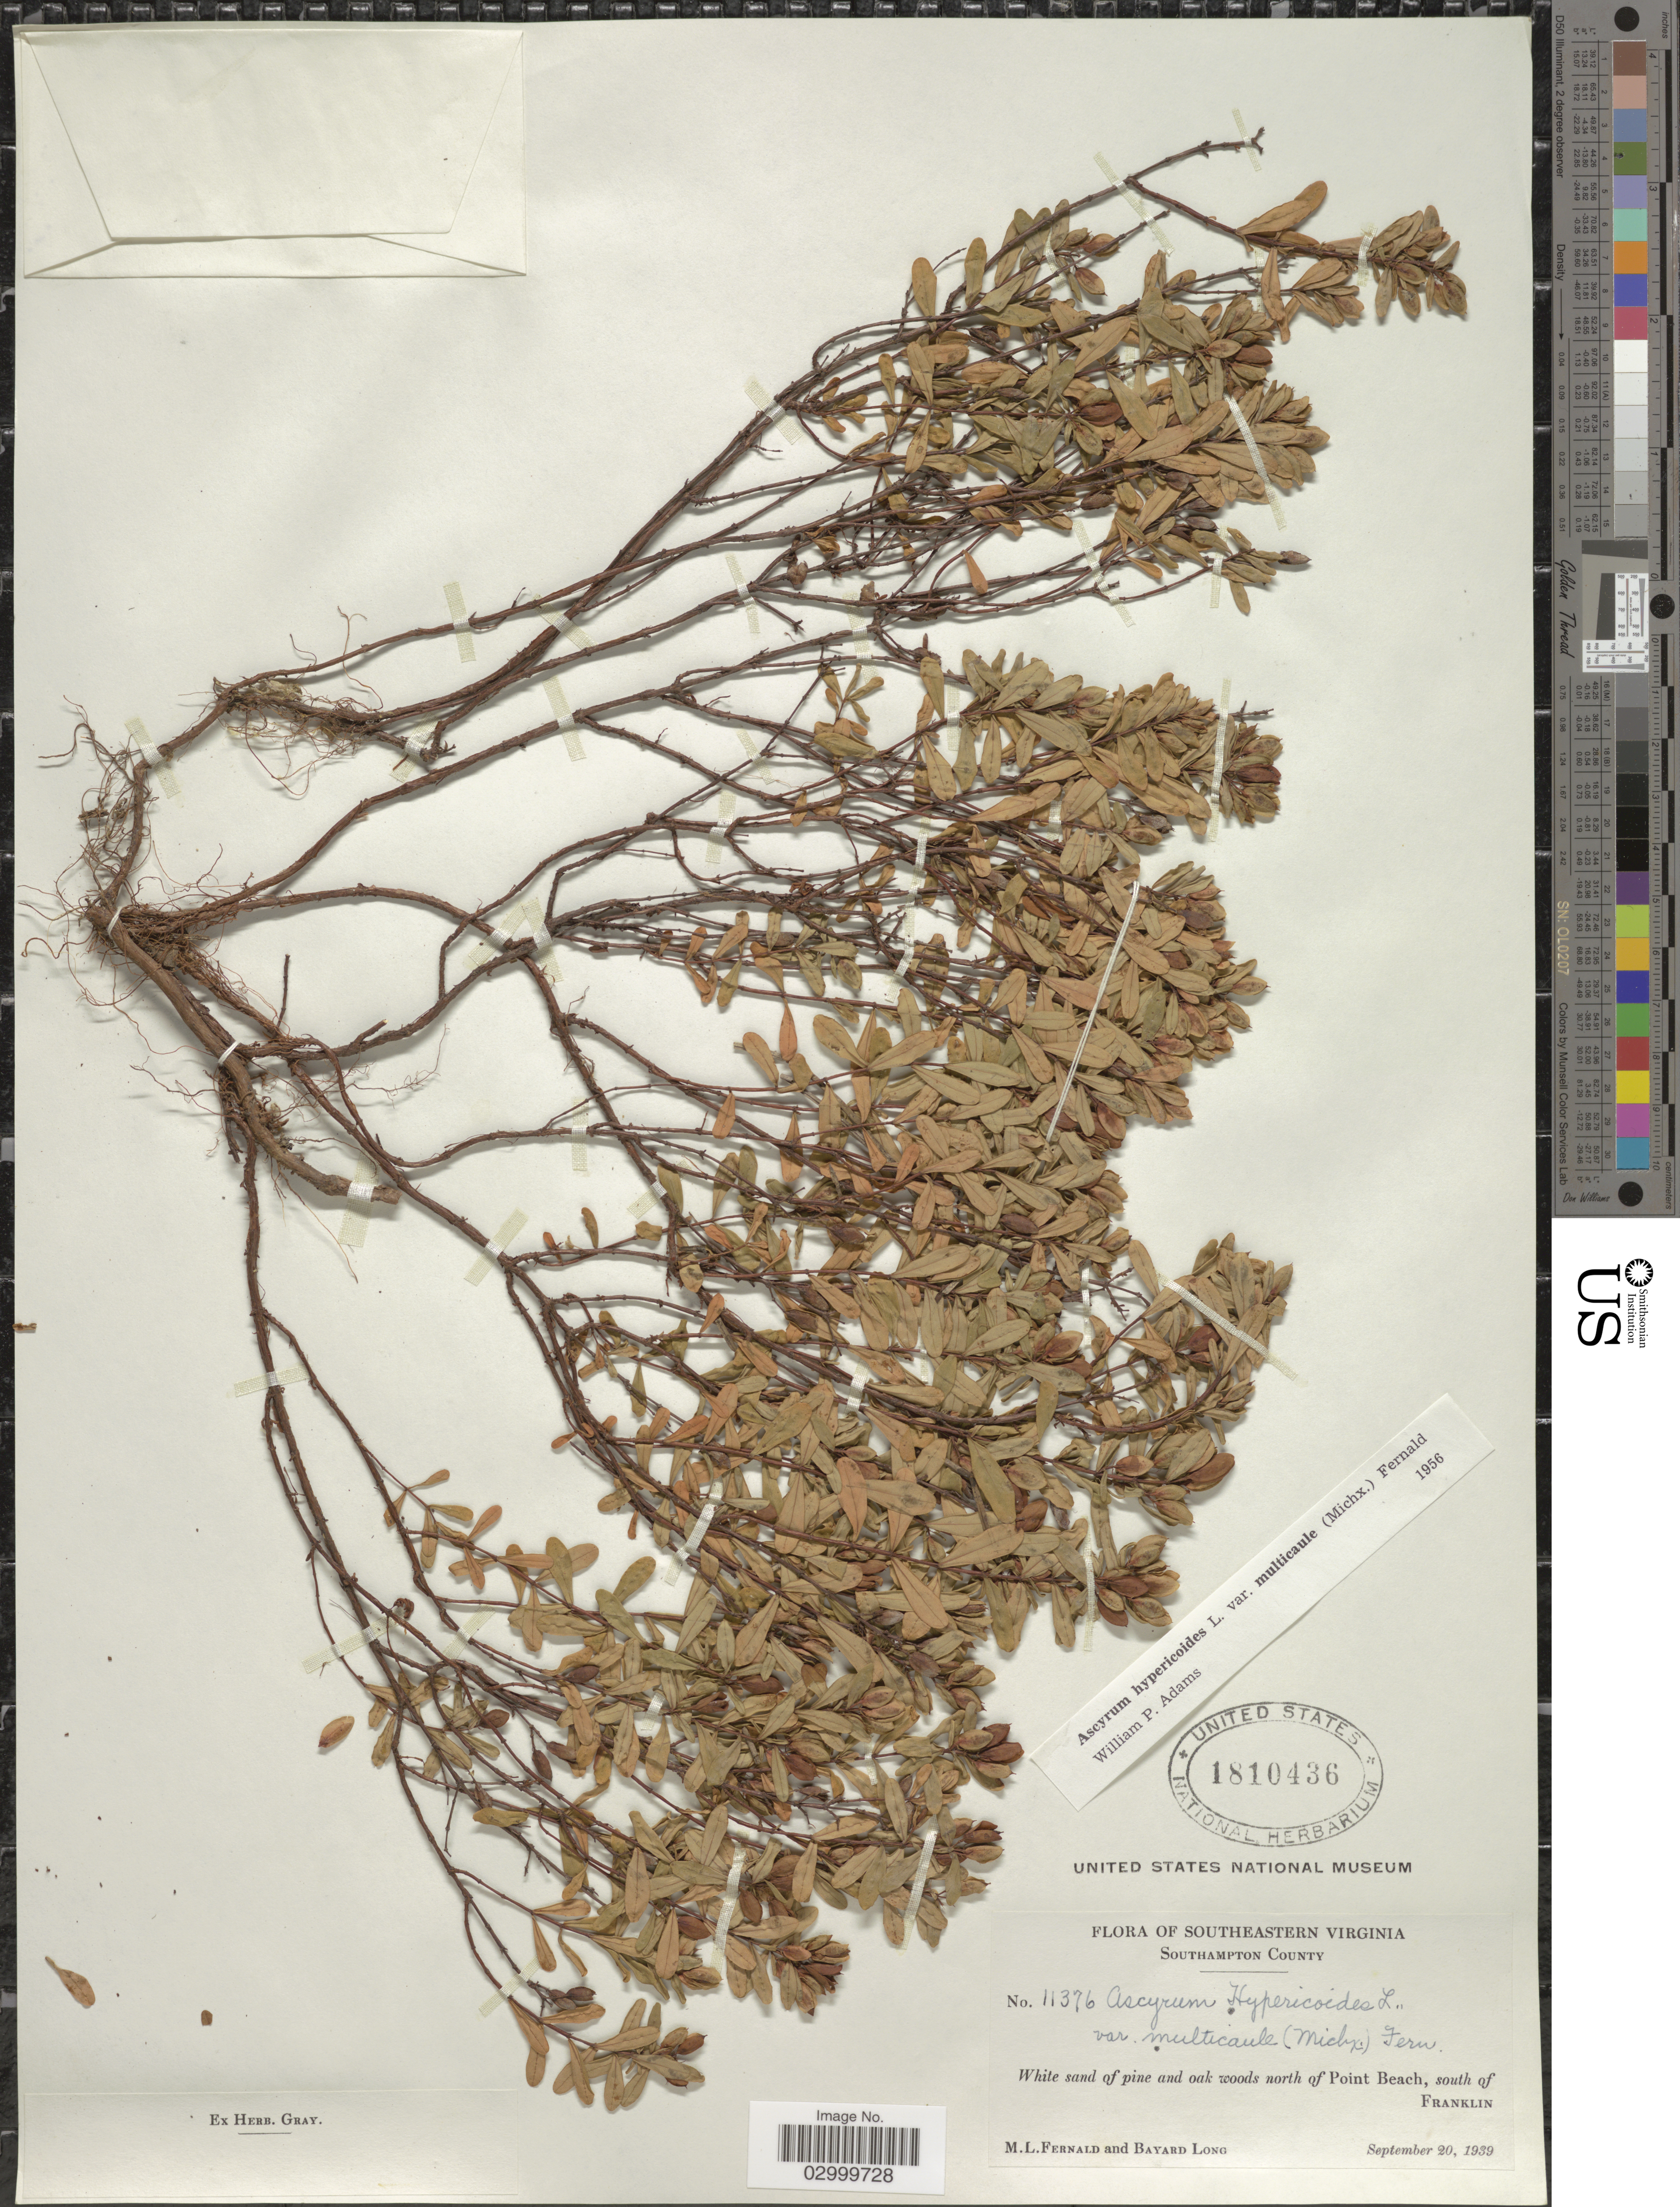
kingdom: Plantae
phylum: Tracheophyta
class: Magnoliopsida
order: Malpighiales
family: Hypericaceae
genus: Hypericum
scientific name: Hypericum stragulum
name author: W.P. Adams & N. Robson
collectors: M. L. Fernald & B. Long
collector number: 11376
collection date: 1939-09-20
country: United States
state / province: Virginia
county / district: Southampton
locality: Southeastern Virginia, Southampton County, White sand of pine and oak woods north of Point Beach, south of Franklin.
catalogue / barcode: US 1810436